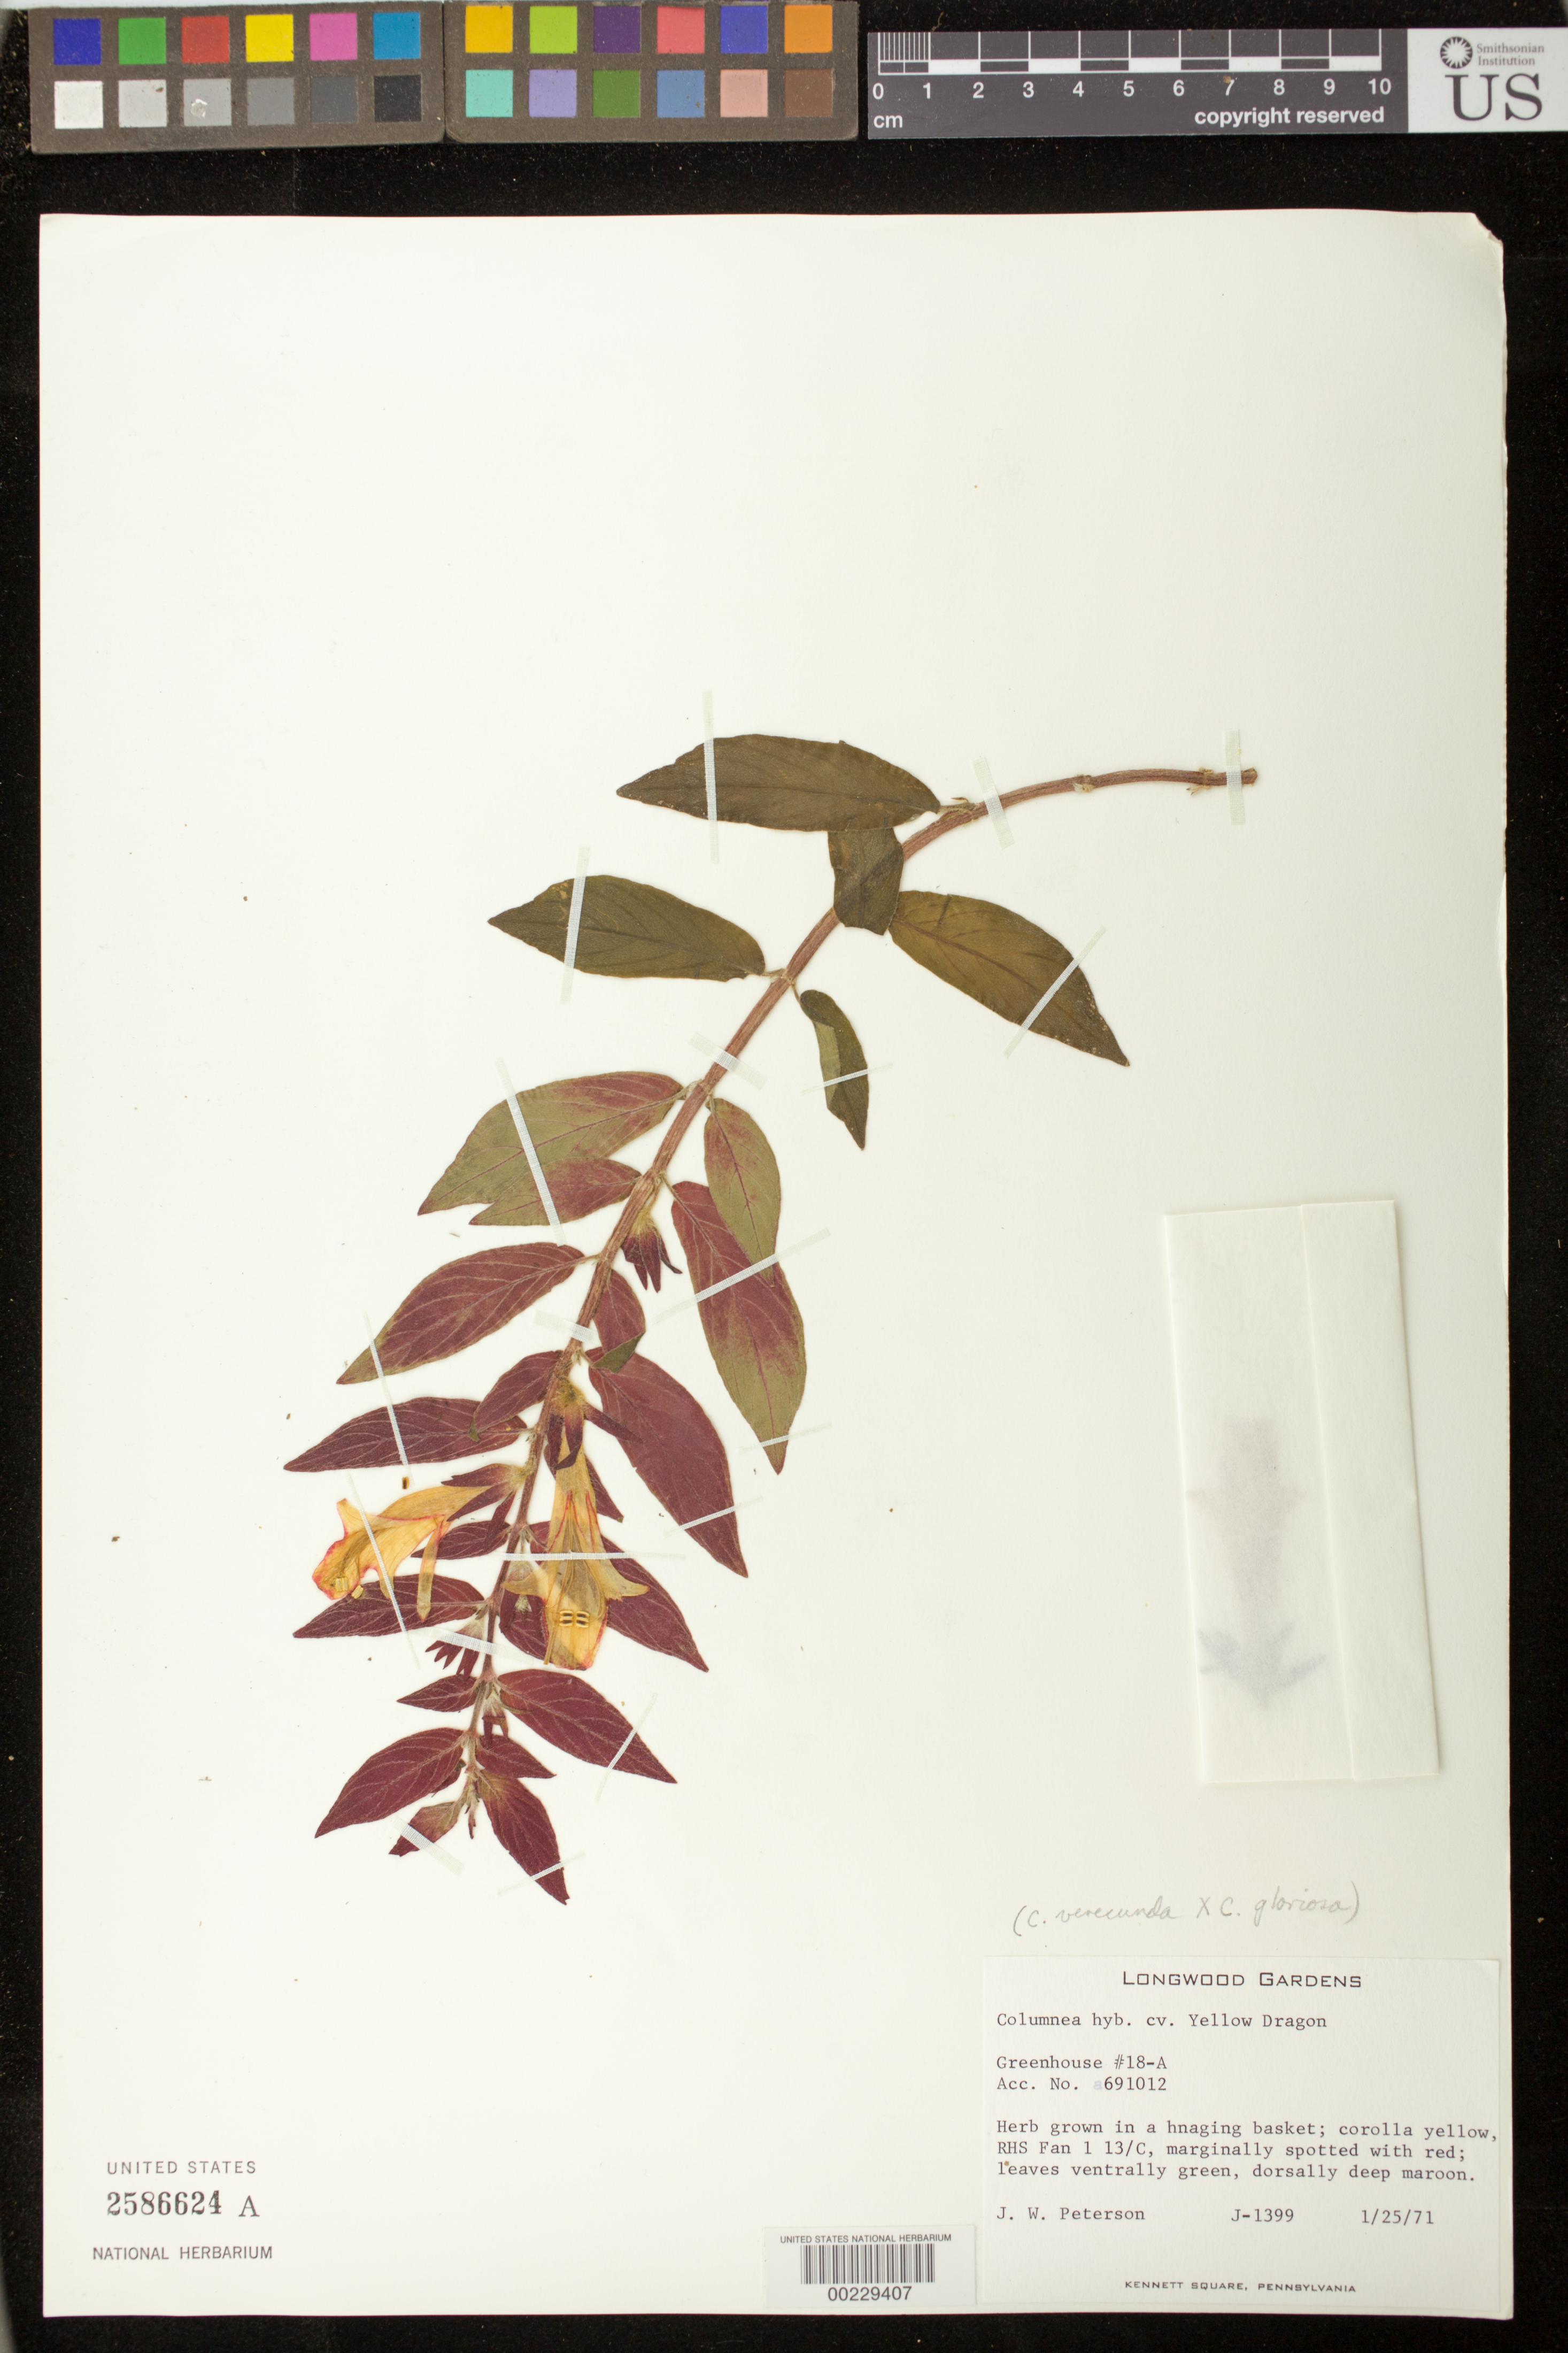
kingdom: Plantae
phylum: Tracheophyta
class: Magnoliopsida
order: Lamiales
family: Gesneriaceae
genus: Columnea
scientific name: Columnea 'Yellow Dragon'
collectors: J. W. Peterson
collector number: J- 1399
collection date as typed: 25 Jan 1971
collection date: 1971-01-25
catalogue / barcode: US 2586624A